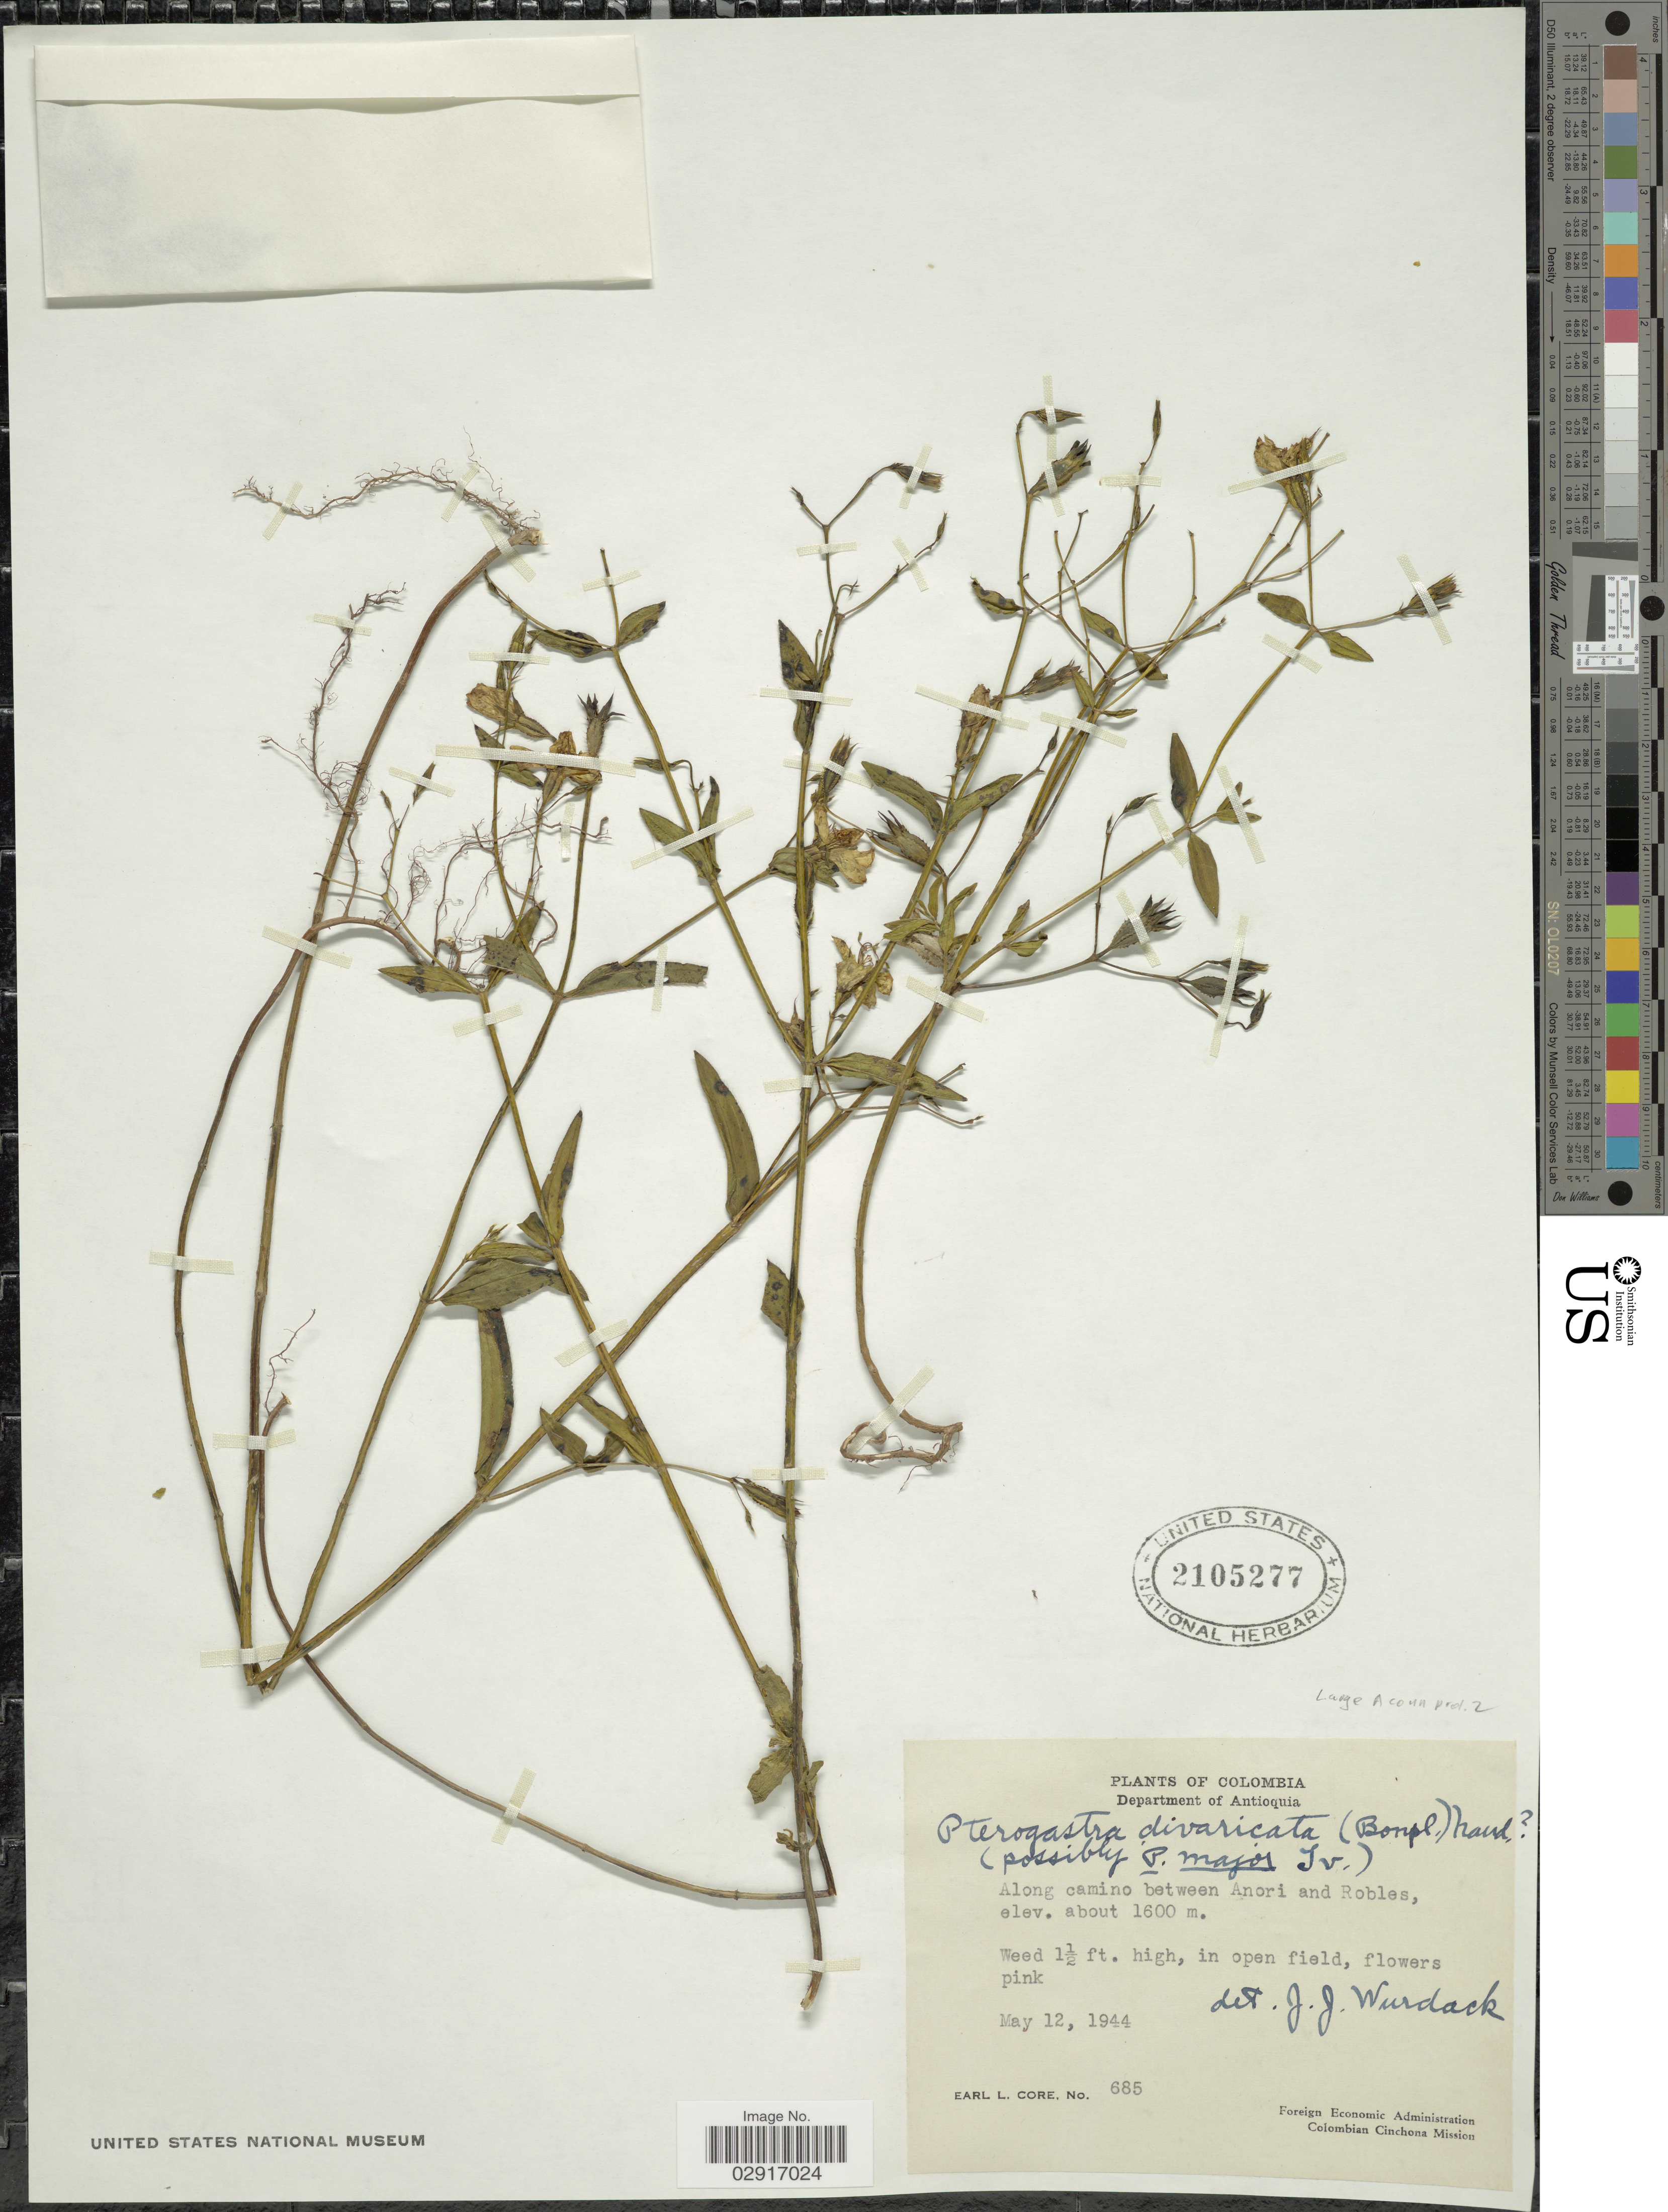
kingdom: Plantae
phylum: Tracheophyta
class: Magnoliopsida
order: Myrtales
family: Melastomataceae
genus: Pterogastra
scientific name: Pterogastra divaricata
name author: (Bonpl.) Naudin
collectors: E. L. Core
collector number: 685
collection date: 1944-05-12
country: Colombia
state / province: Antioquia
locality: Department of Antioquia. Along camino between Anori and Robles.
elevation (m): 1600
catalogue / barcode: US 2105277